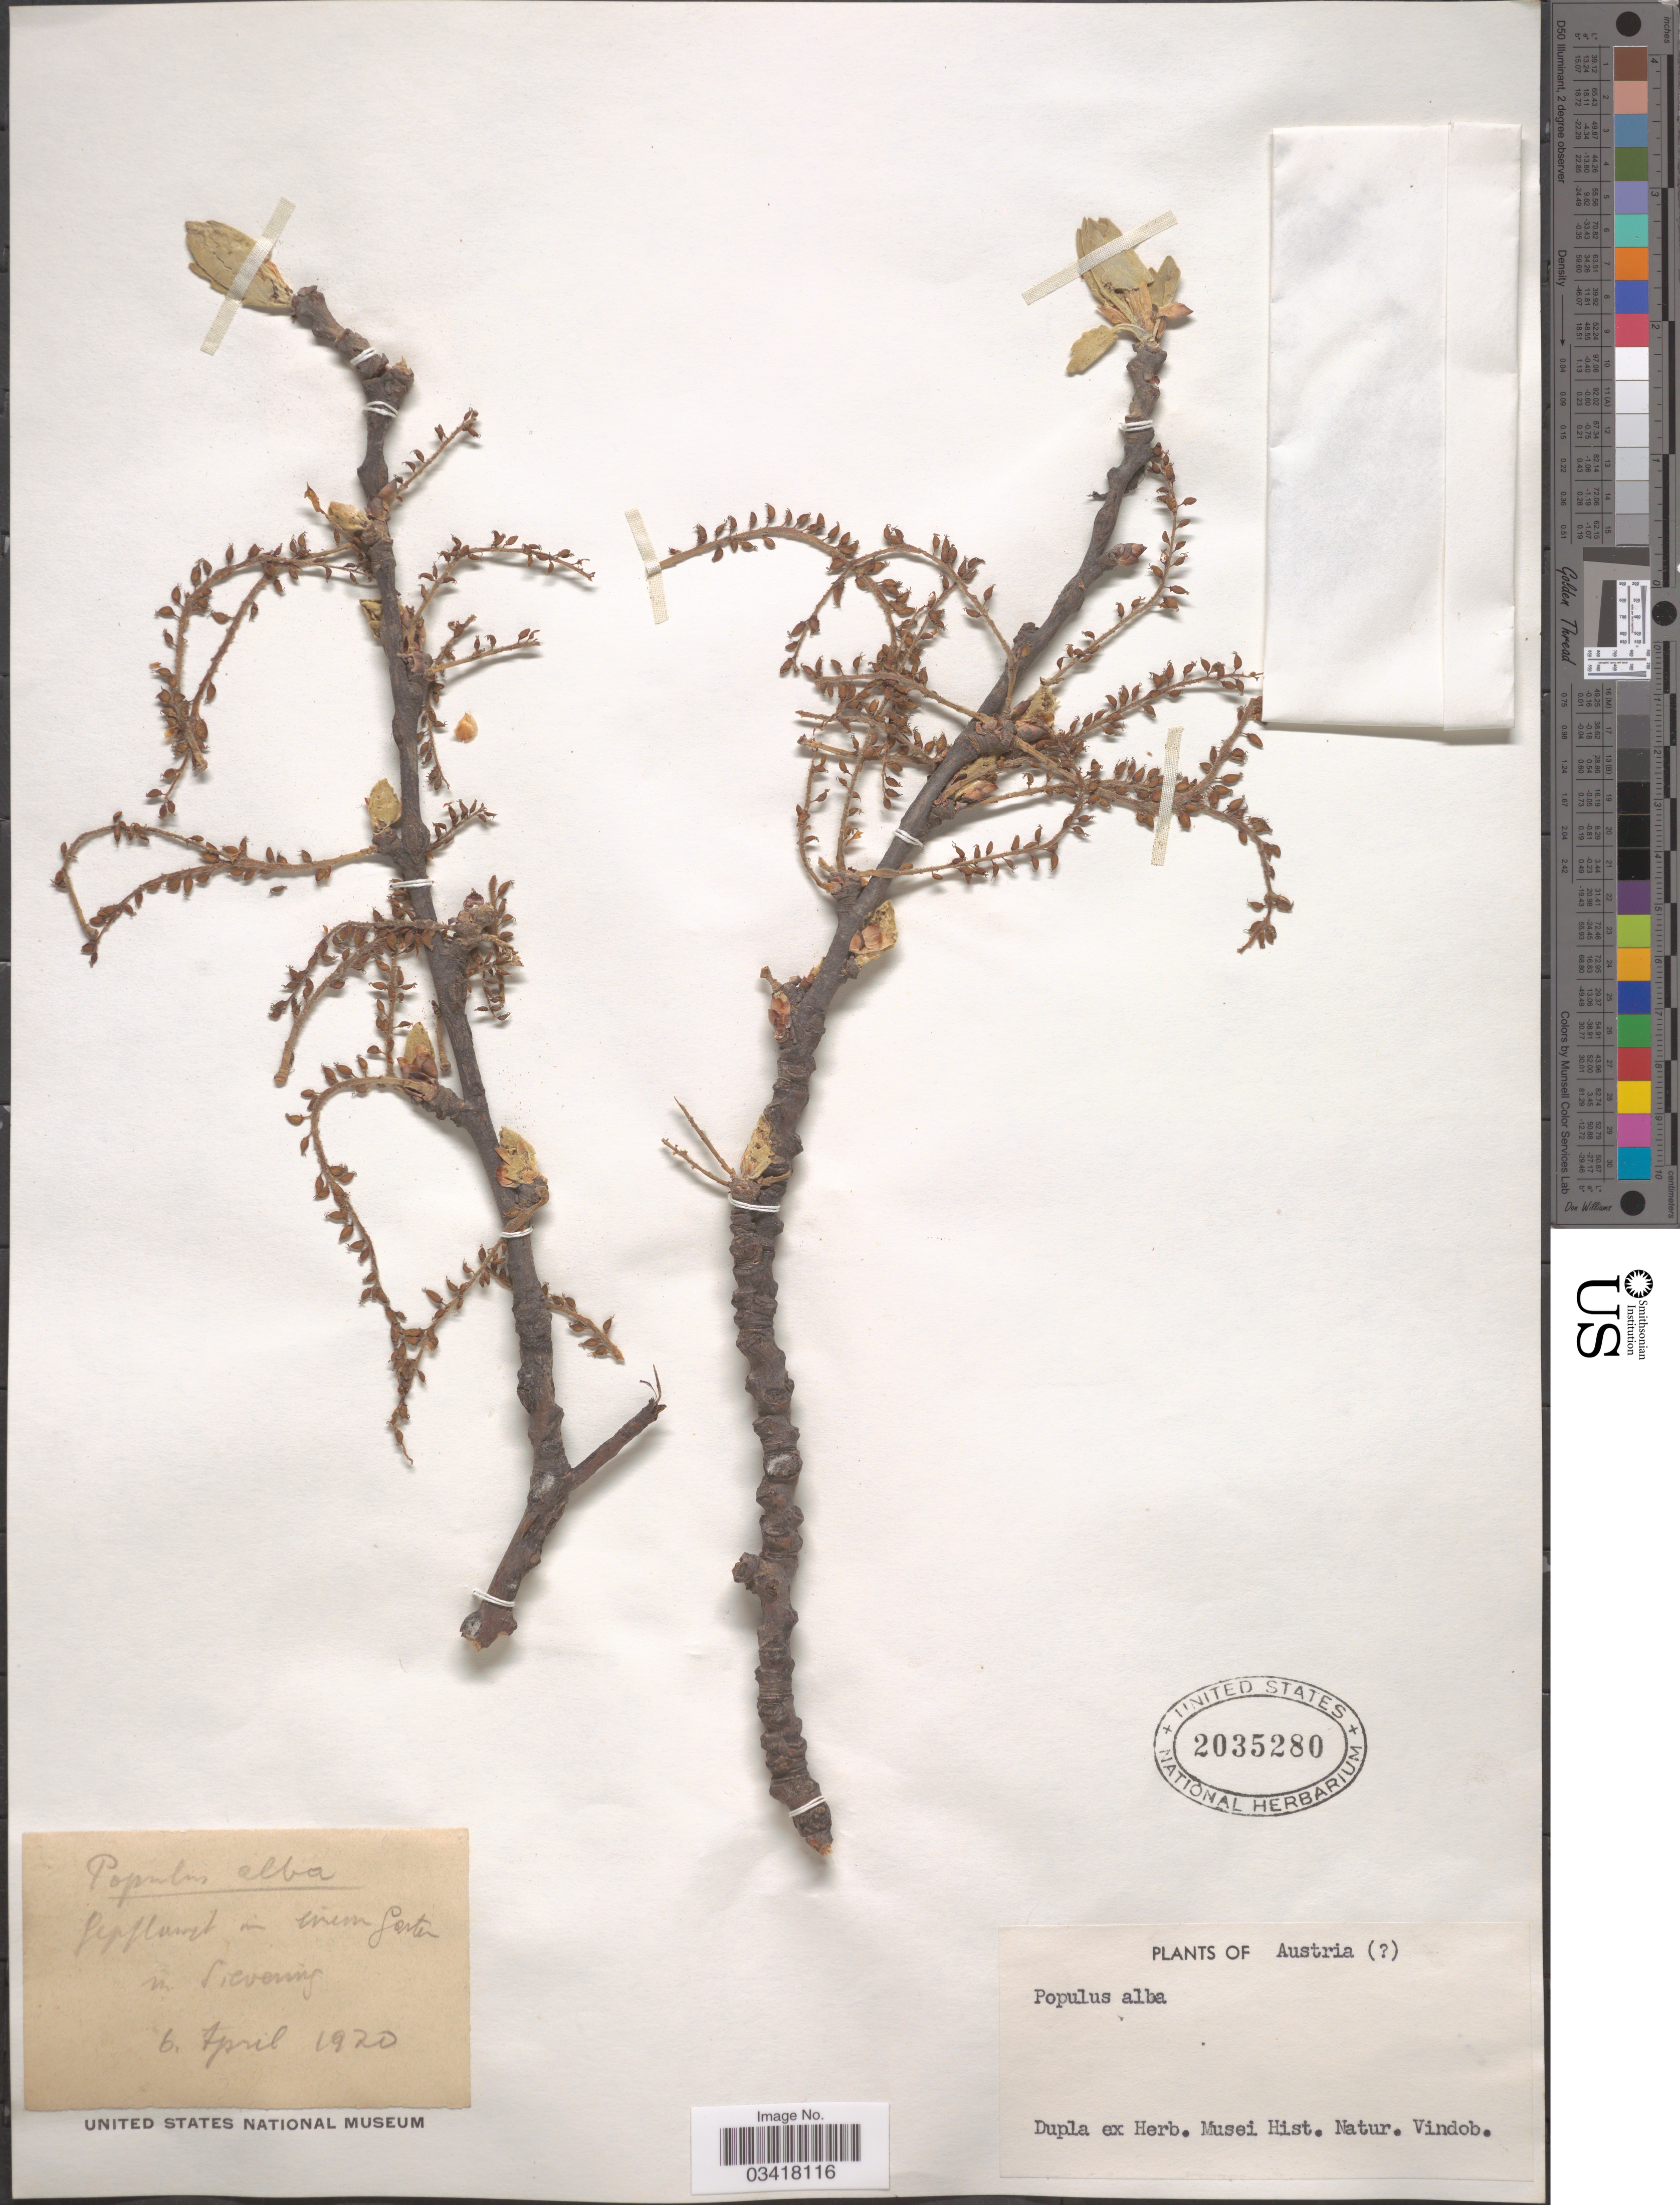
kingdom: Plantae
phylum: Tracheophyta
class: Magnoliopsida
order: Malpighiales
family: Salicaceae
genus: Populus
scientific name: Populus alba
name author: L.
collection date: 1920-04-06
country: Austria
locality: Gippsland - eine Garten im Sievening. [interpreted]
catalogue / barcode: US 2035280